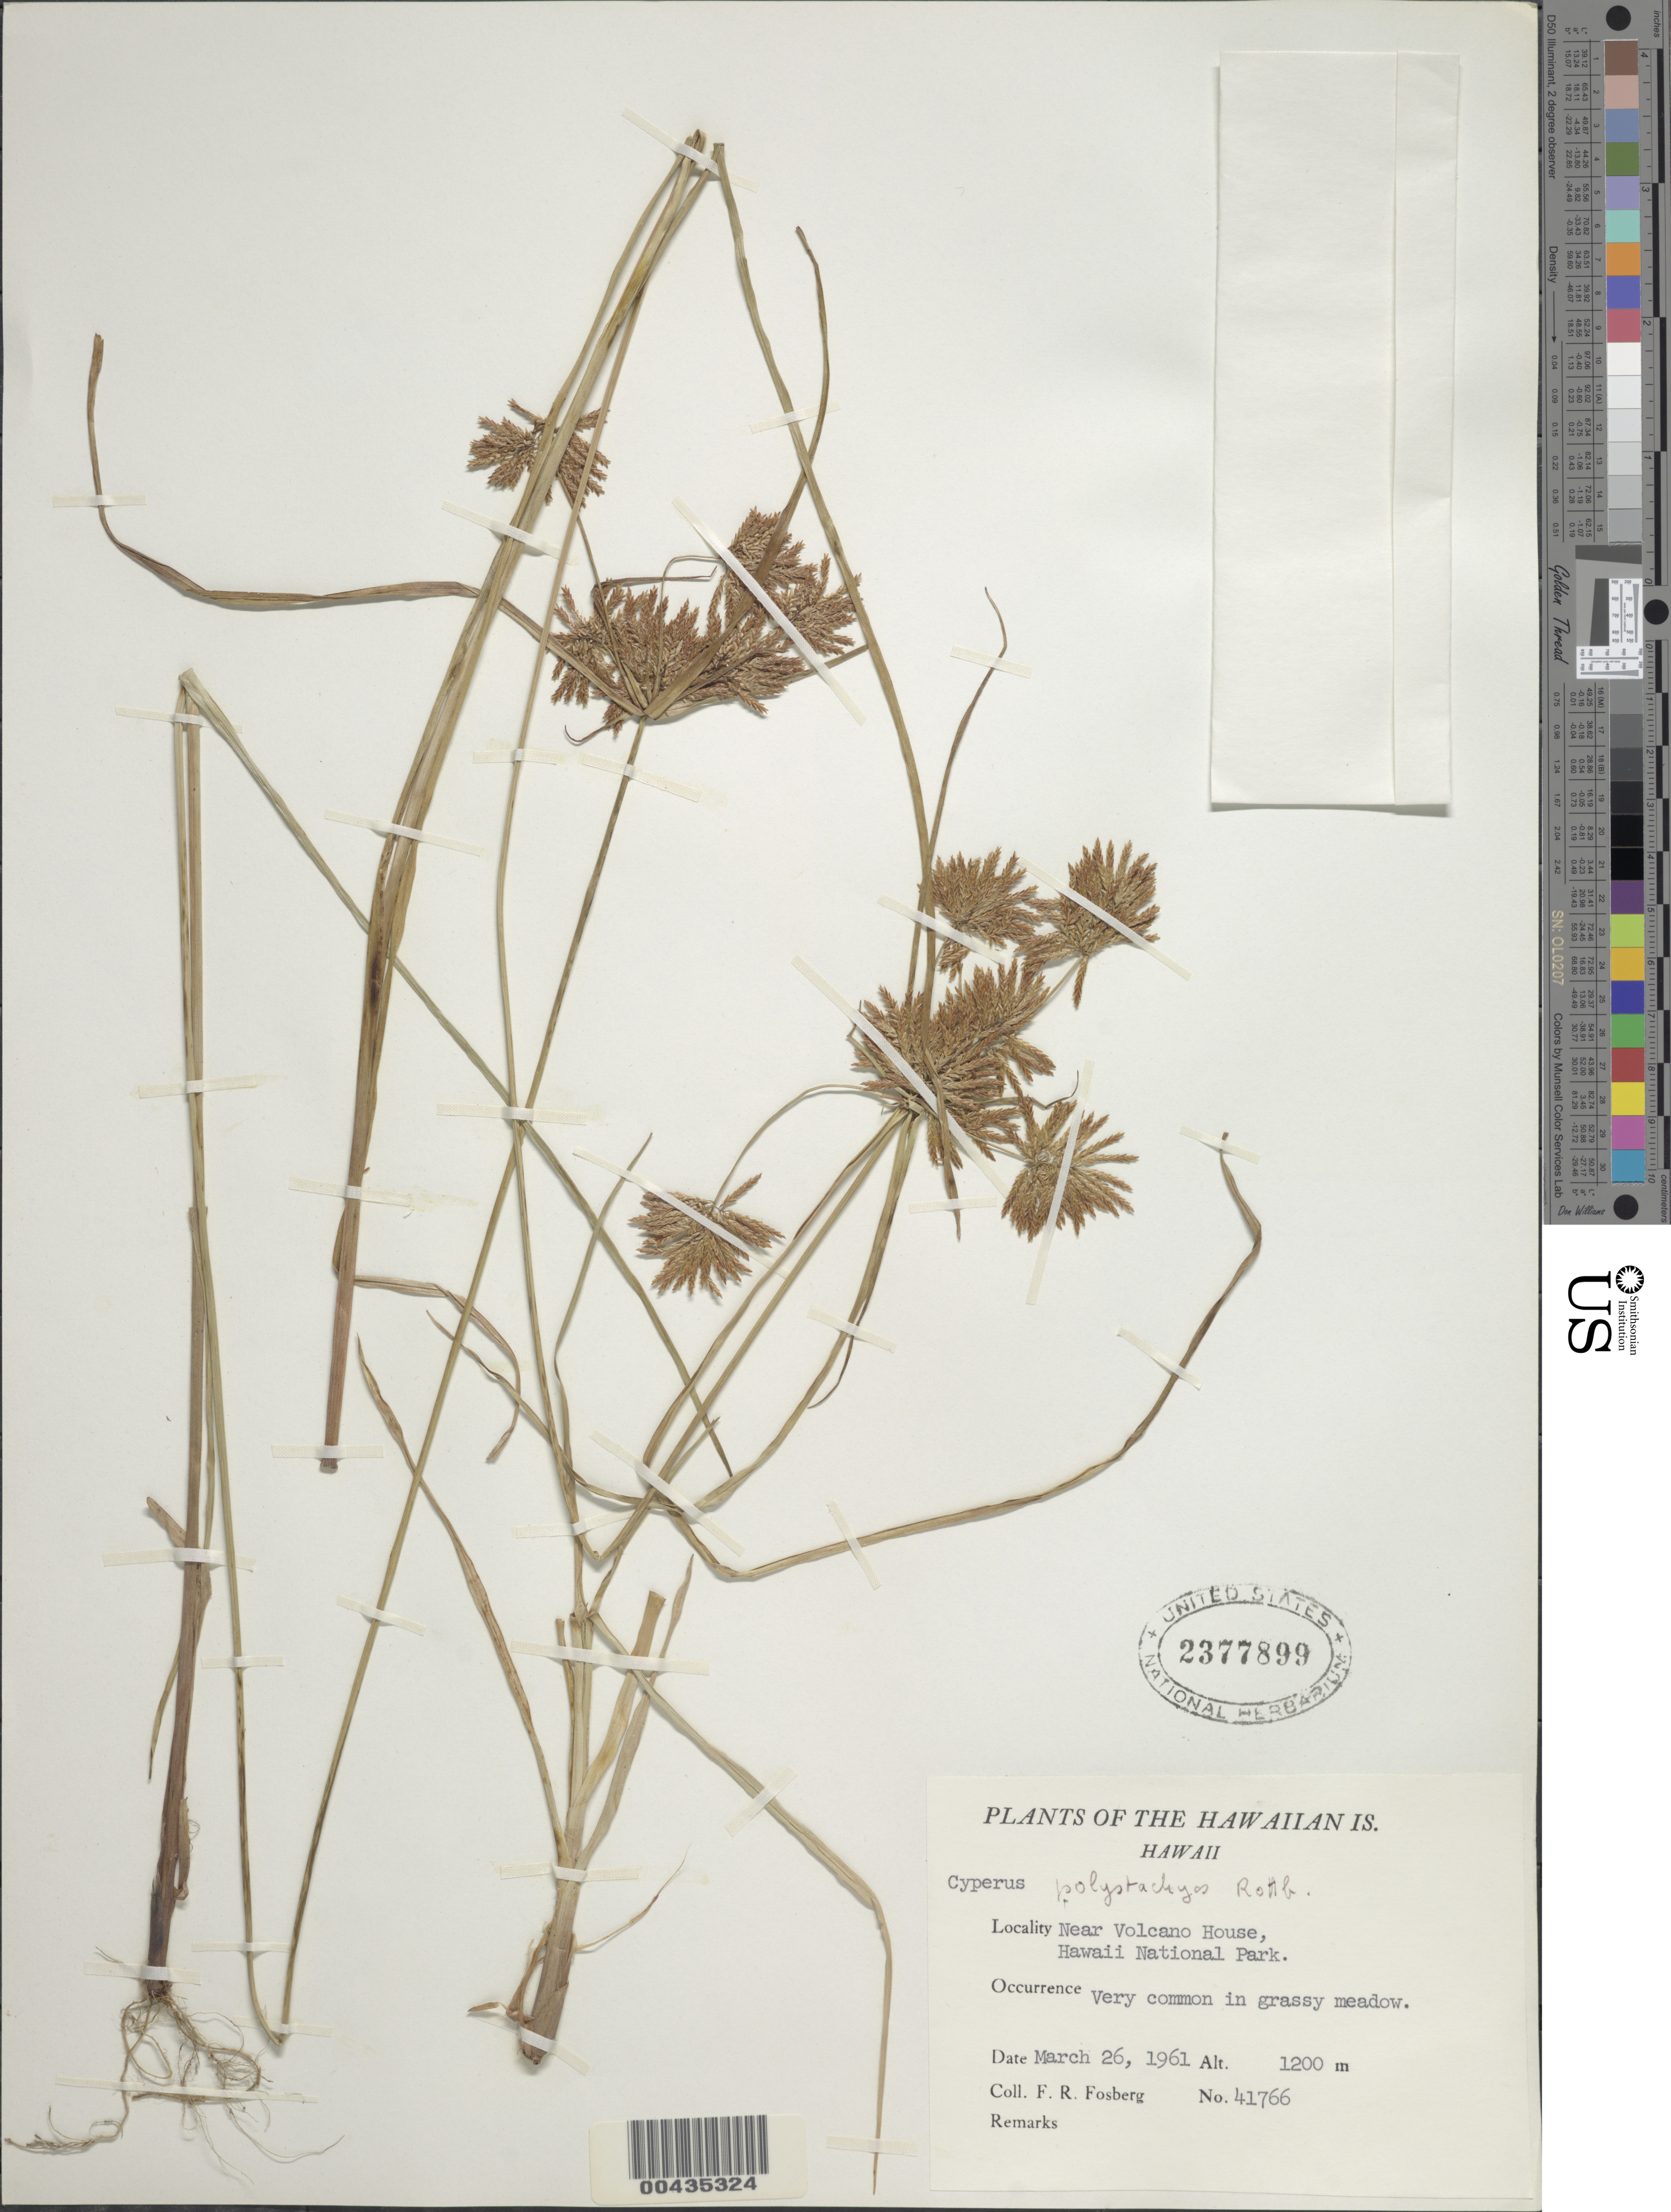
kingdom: Plantae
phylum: Tracheophyta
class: Liliopsida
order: Poales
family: Cyperaceae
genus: Cyperus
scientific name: Cyperus polystachyos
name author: Rottb.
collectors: F. R. Fosberg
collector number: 41766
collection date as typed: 26 Mar 1961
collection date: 1961-03-26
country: United States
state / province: Hawaii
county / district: Hawaii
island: Hawaii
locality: Near Volcano House, Hawaii National Park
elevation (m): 1200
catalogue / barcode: US 2377899